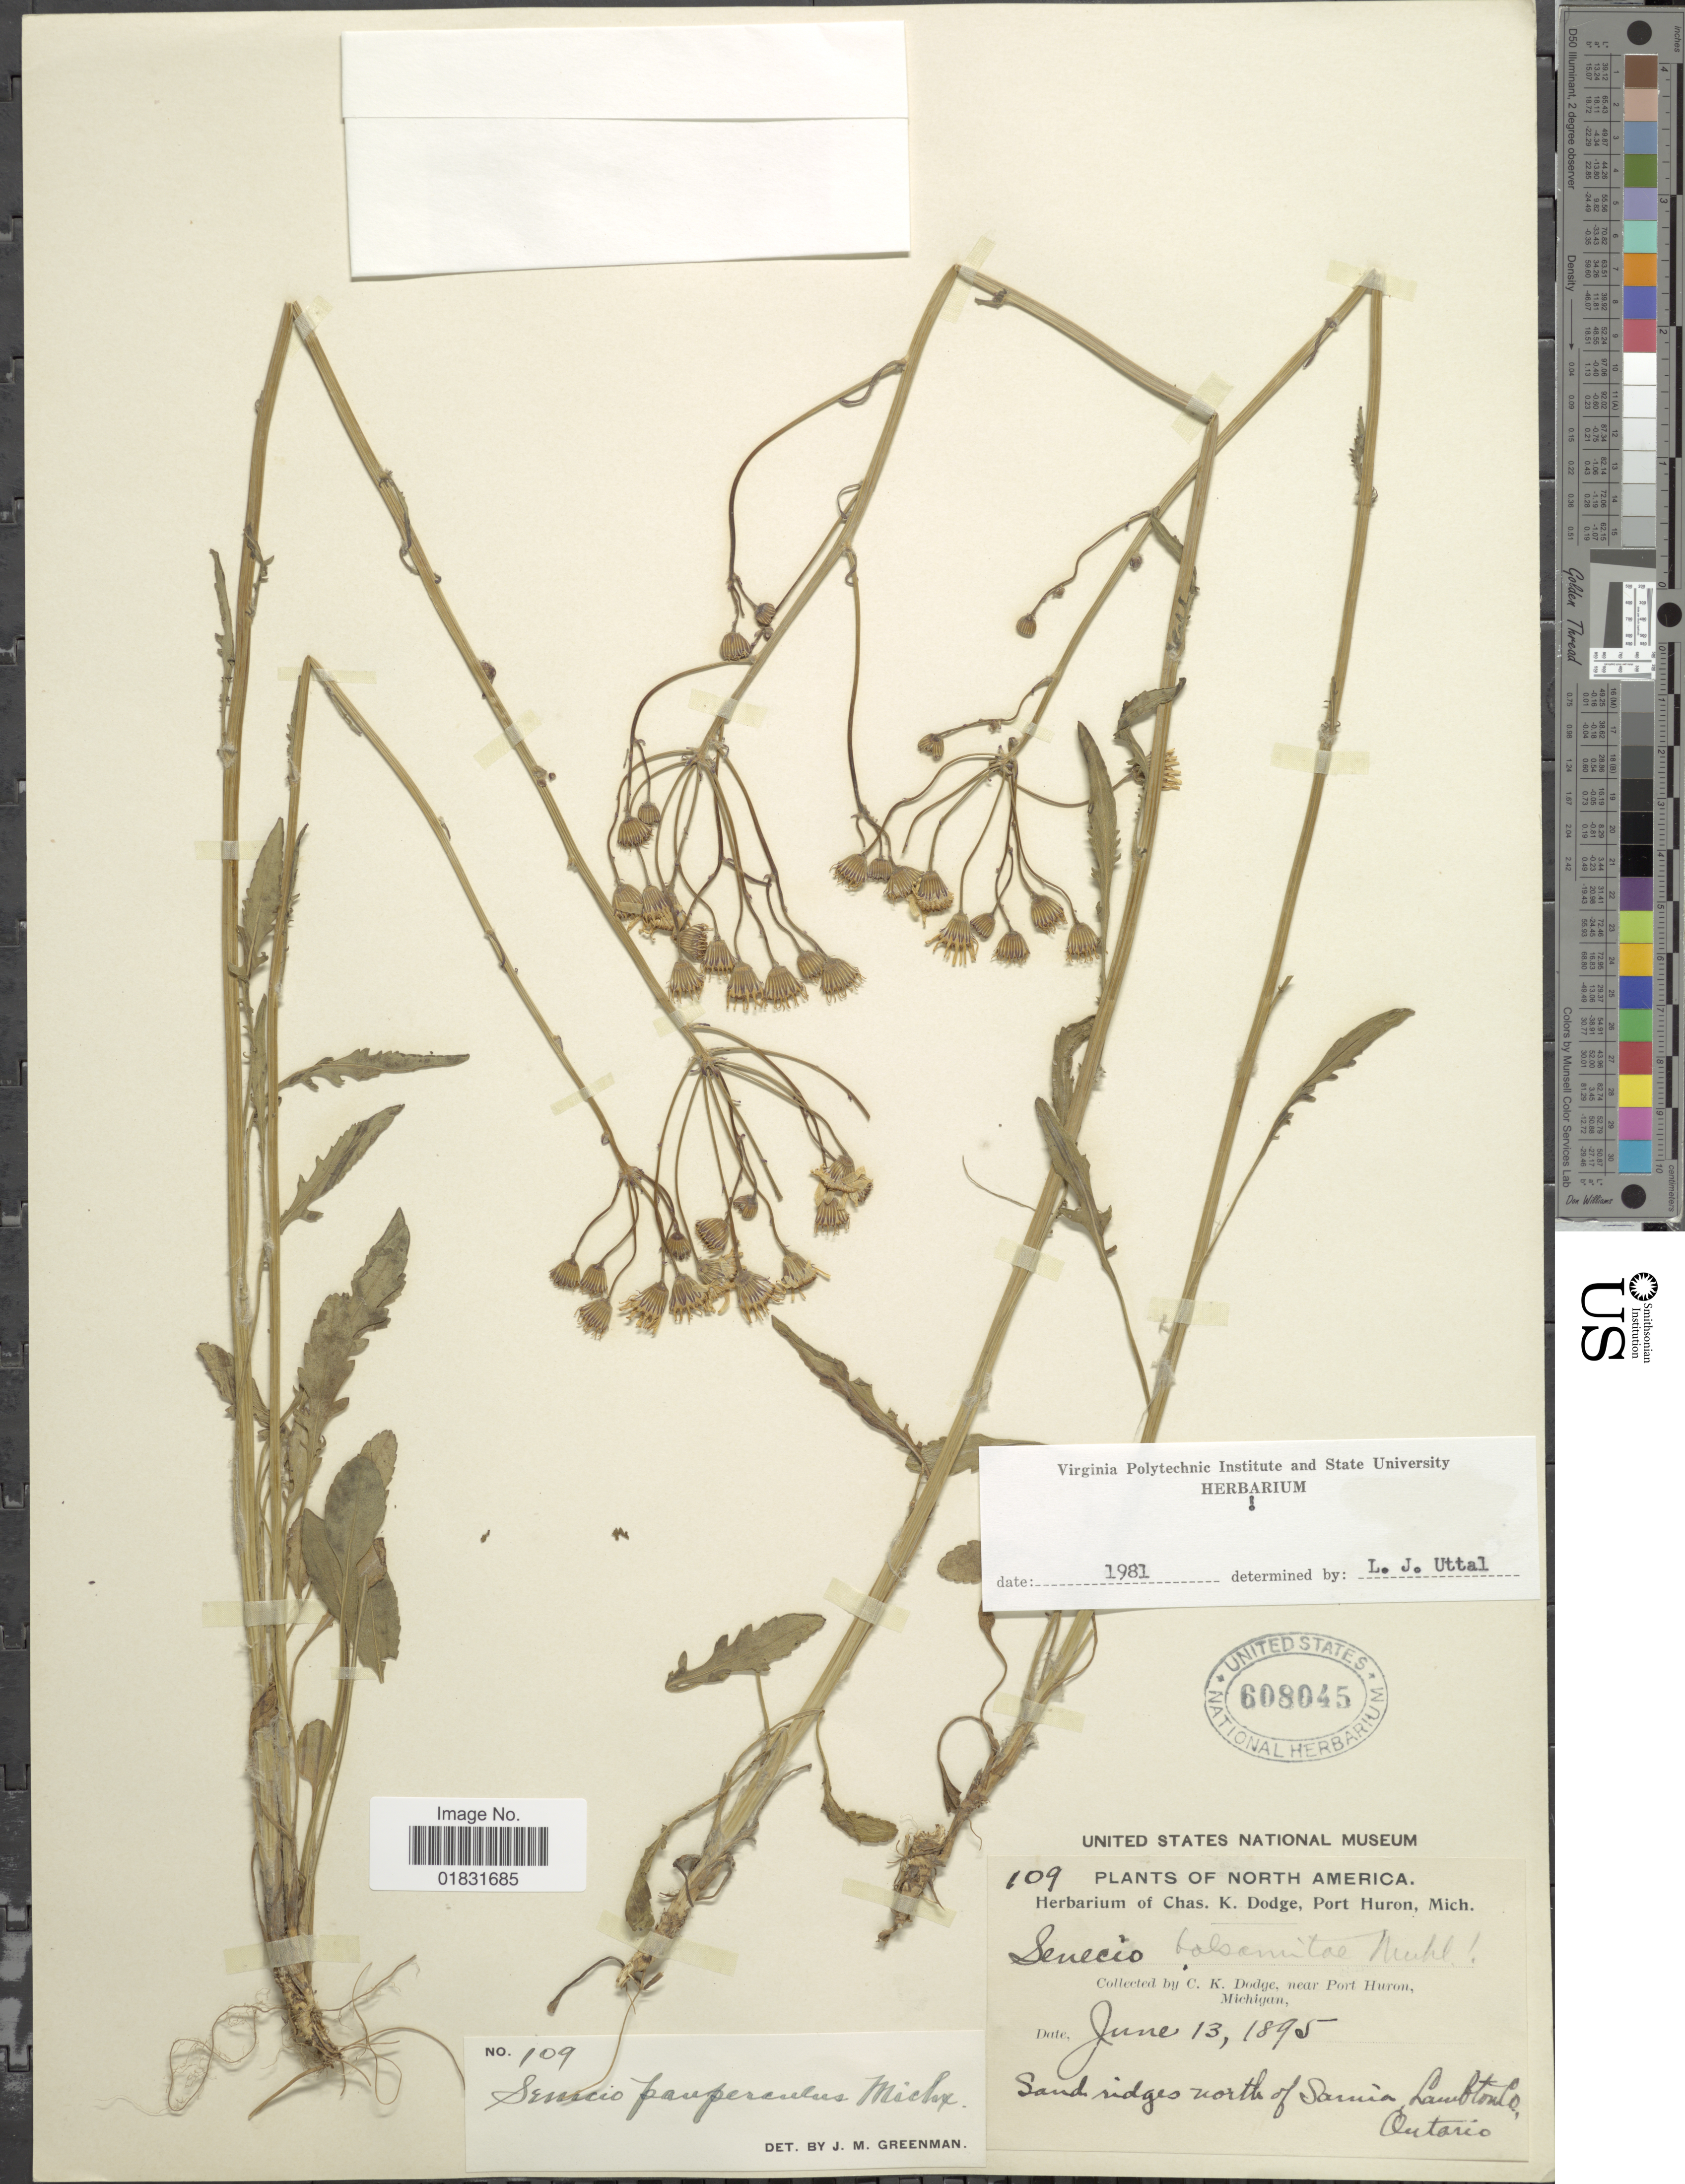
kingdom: Plantae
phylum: Tracheophyta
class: Magnoliopsida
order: Asterales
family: Asteraceae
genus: Packera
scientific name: Packera paupercula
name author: (Michx.) Á. Löve & D. Löve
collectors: C. Dodge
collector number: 109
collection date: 1895-06-13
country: Canada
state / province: Ontario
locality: Near Port Huron, Michigan, Sand ridges north of Samía Lambton Co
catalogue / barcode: US 608045